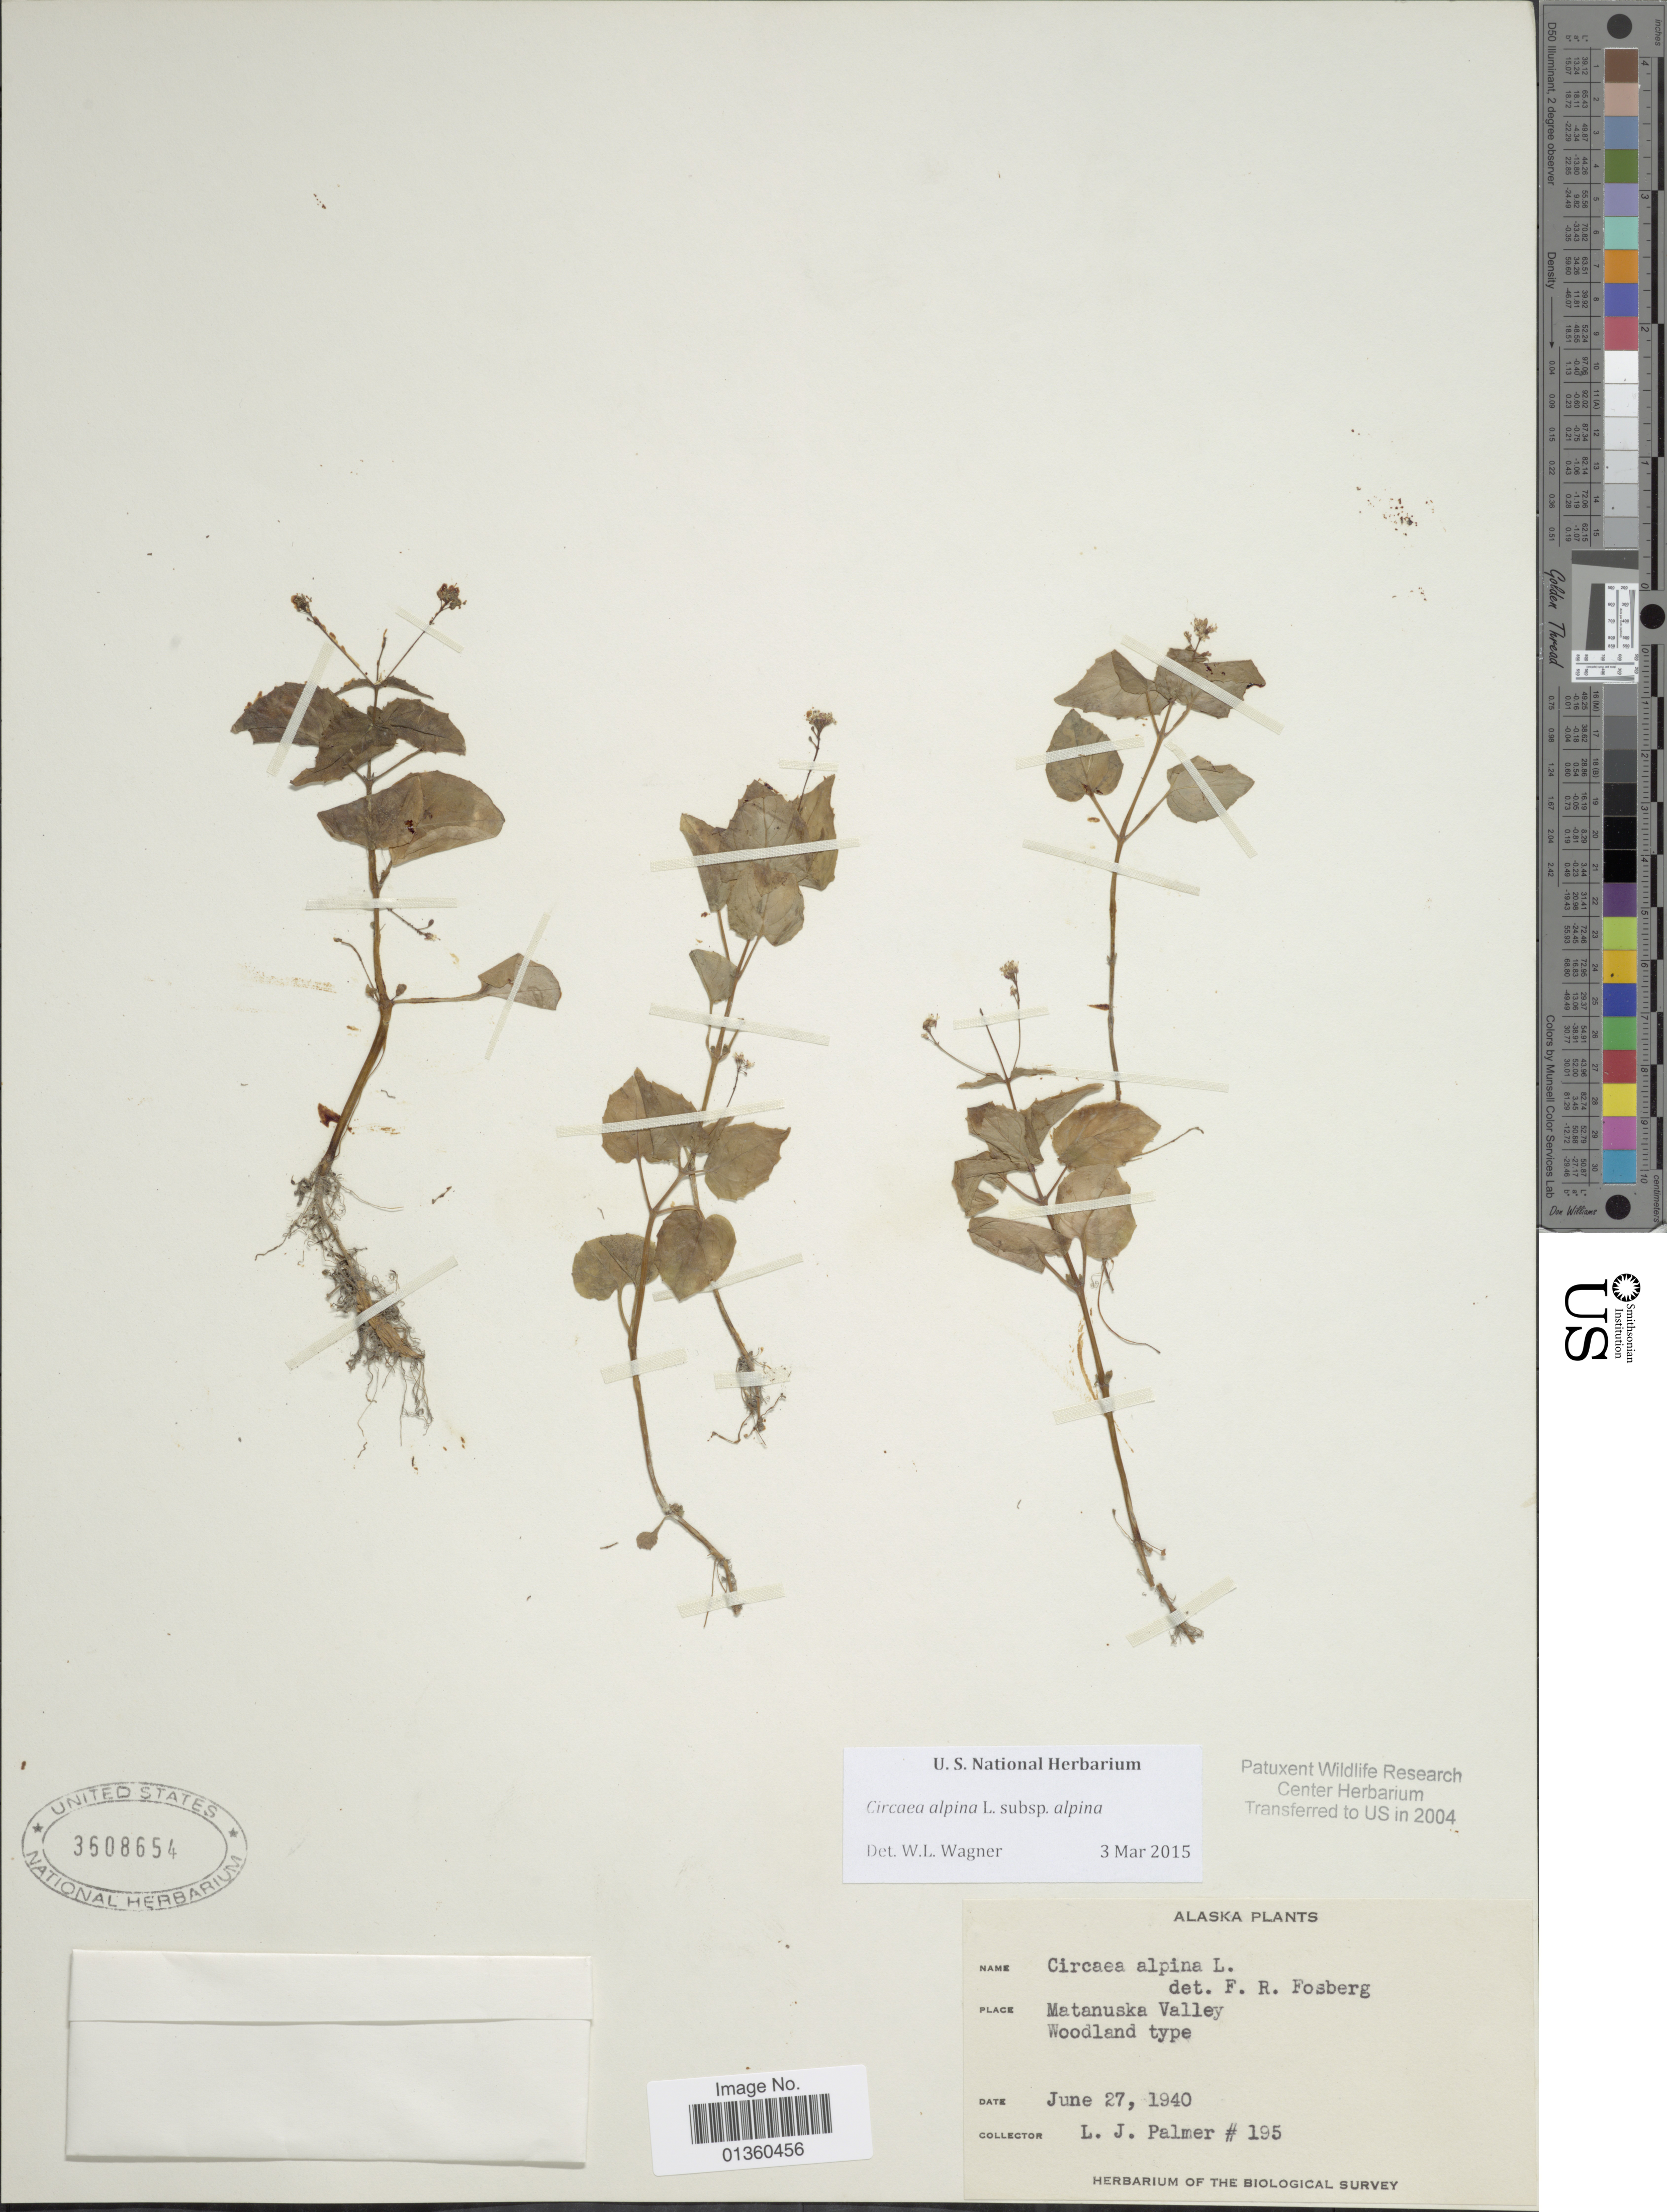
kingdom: Plantae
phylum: Tracheophyta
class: Magnoliopsida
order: Myrtales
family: Onagraceae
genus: Circaea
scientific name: Circaea alpina subsp. alpina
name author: L.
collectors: L. J. Palmer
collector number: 195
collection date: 1940-06-27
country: United States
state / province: Alaska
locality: Matanuska Valley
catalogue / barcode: US 3508654